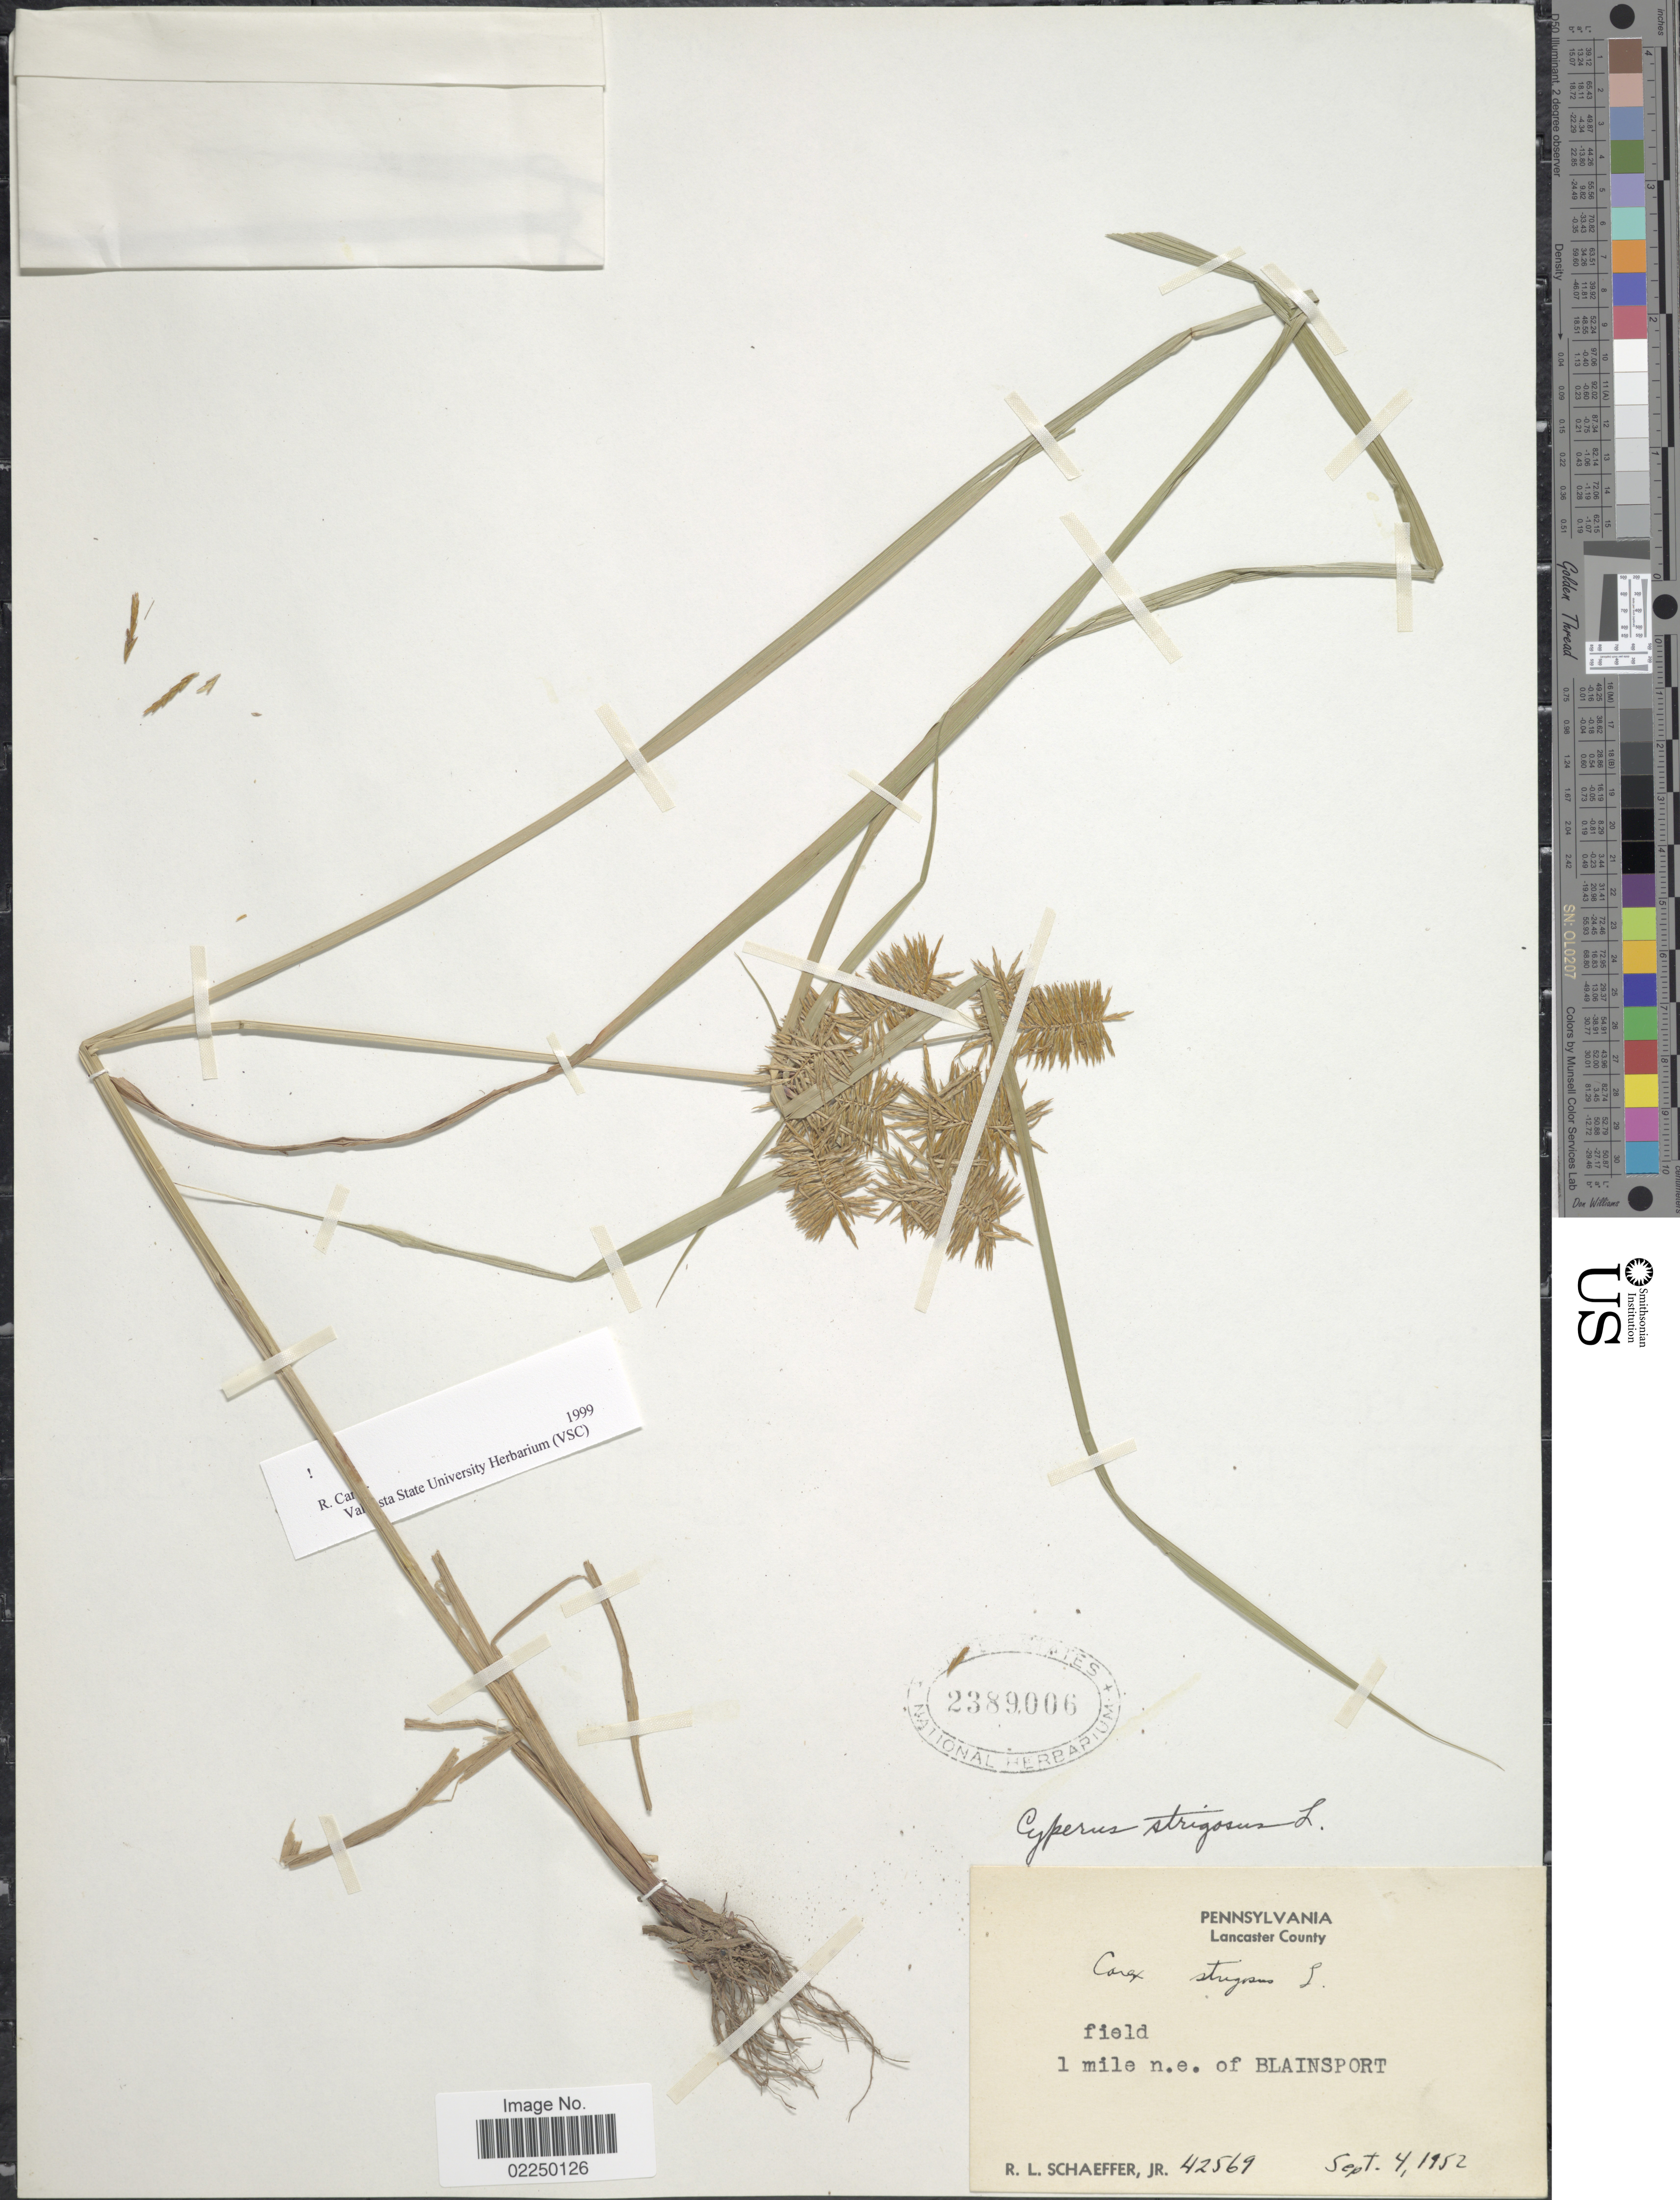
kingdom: Plantae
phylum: Tracheophyta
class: Liliopsida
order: Poales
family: Cyperaceae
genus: Cyperus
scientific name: Cyperus strigosus L.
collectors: R. L. Schaeffer Jr.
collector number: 42569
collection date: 1952-09-04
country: United States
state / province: Pennsylvania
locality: Lancaster County, field, 1 mile n.e. of Blainsport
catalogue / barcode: US 2389006